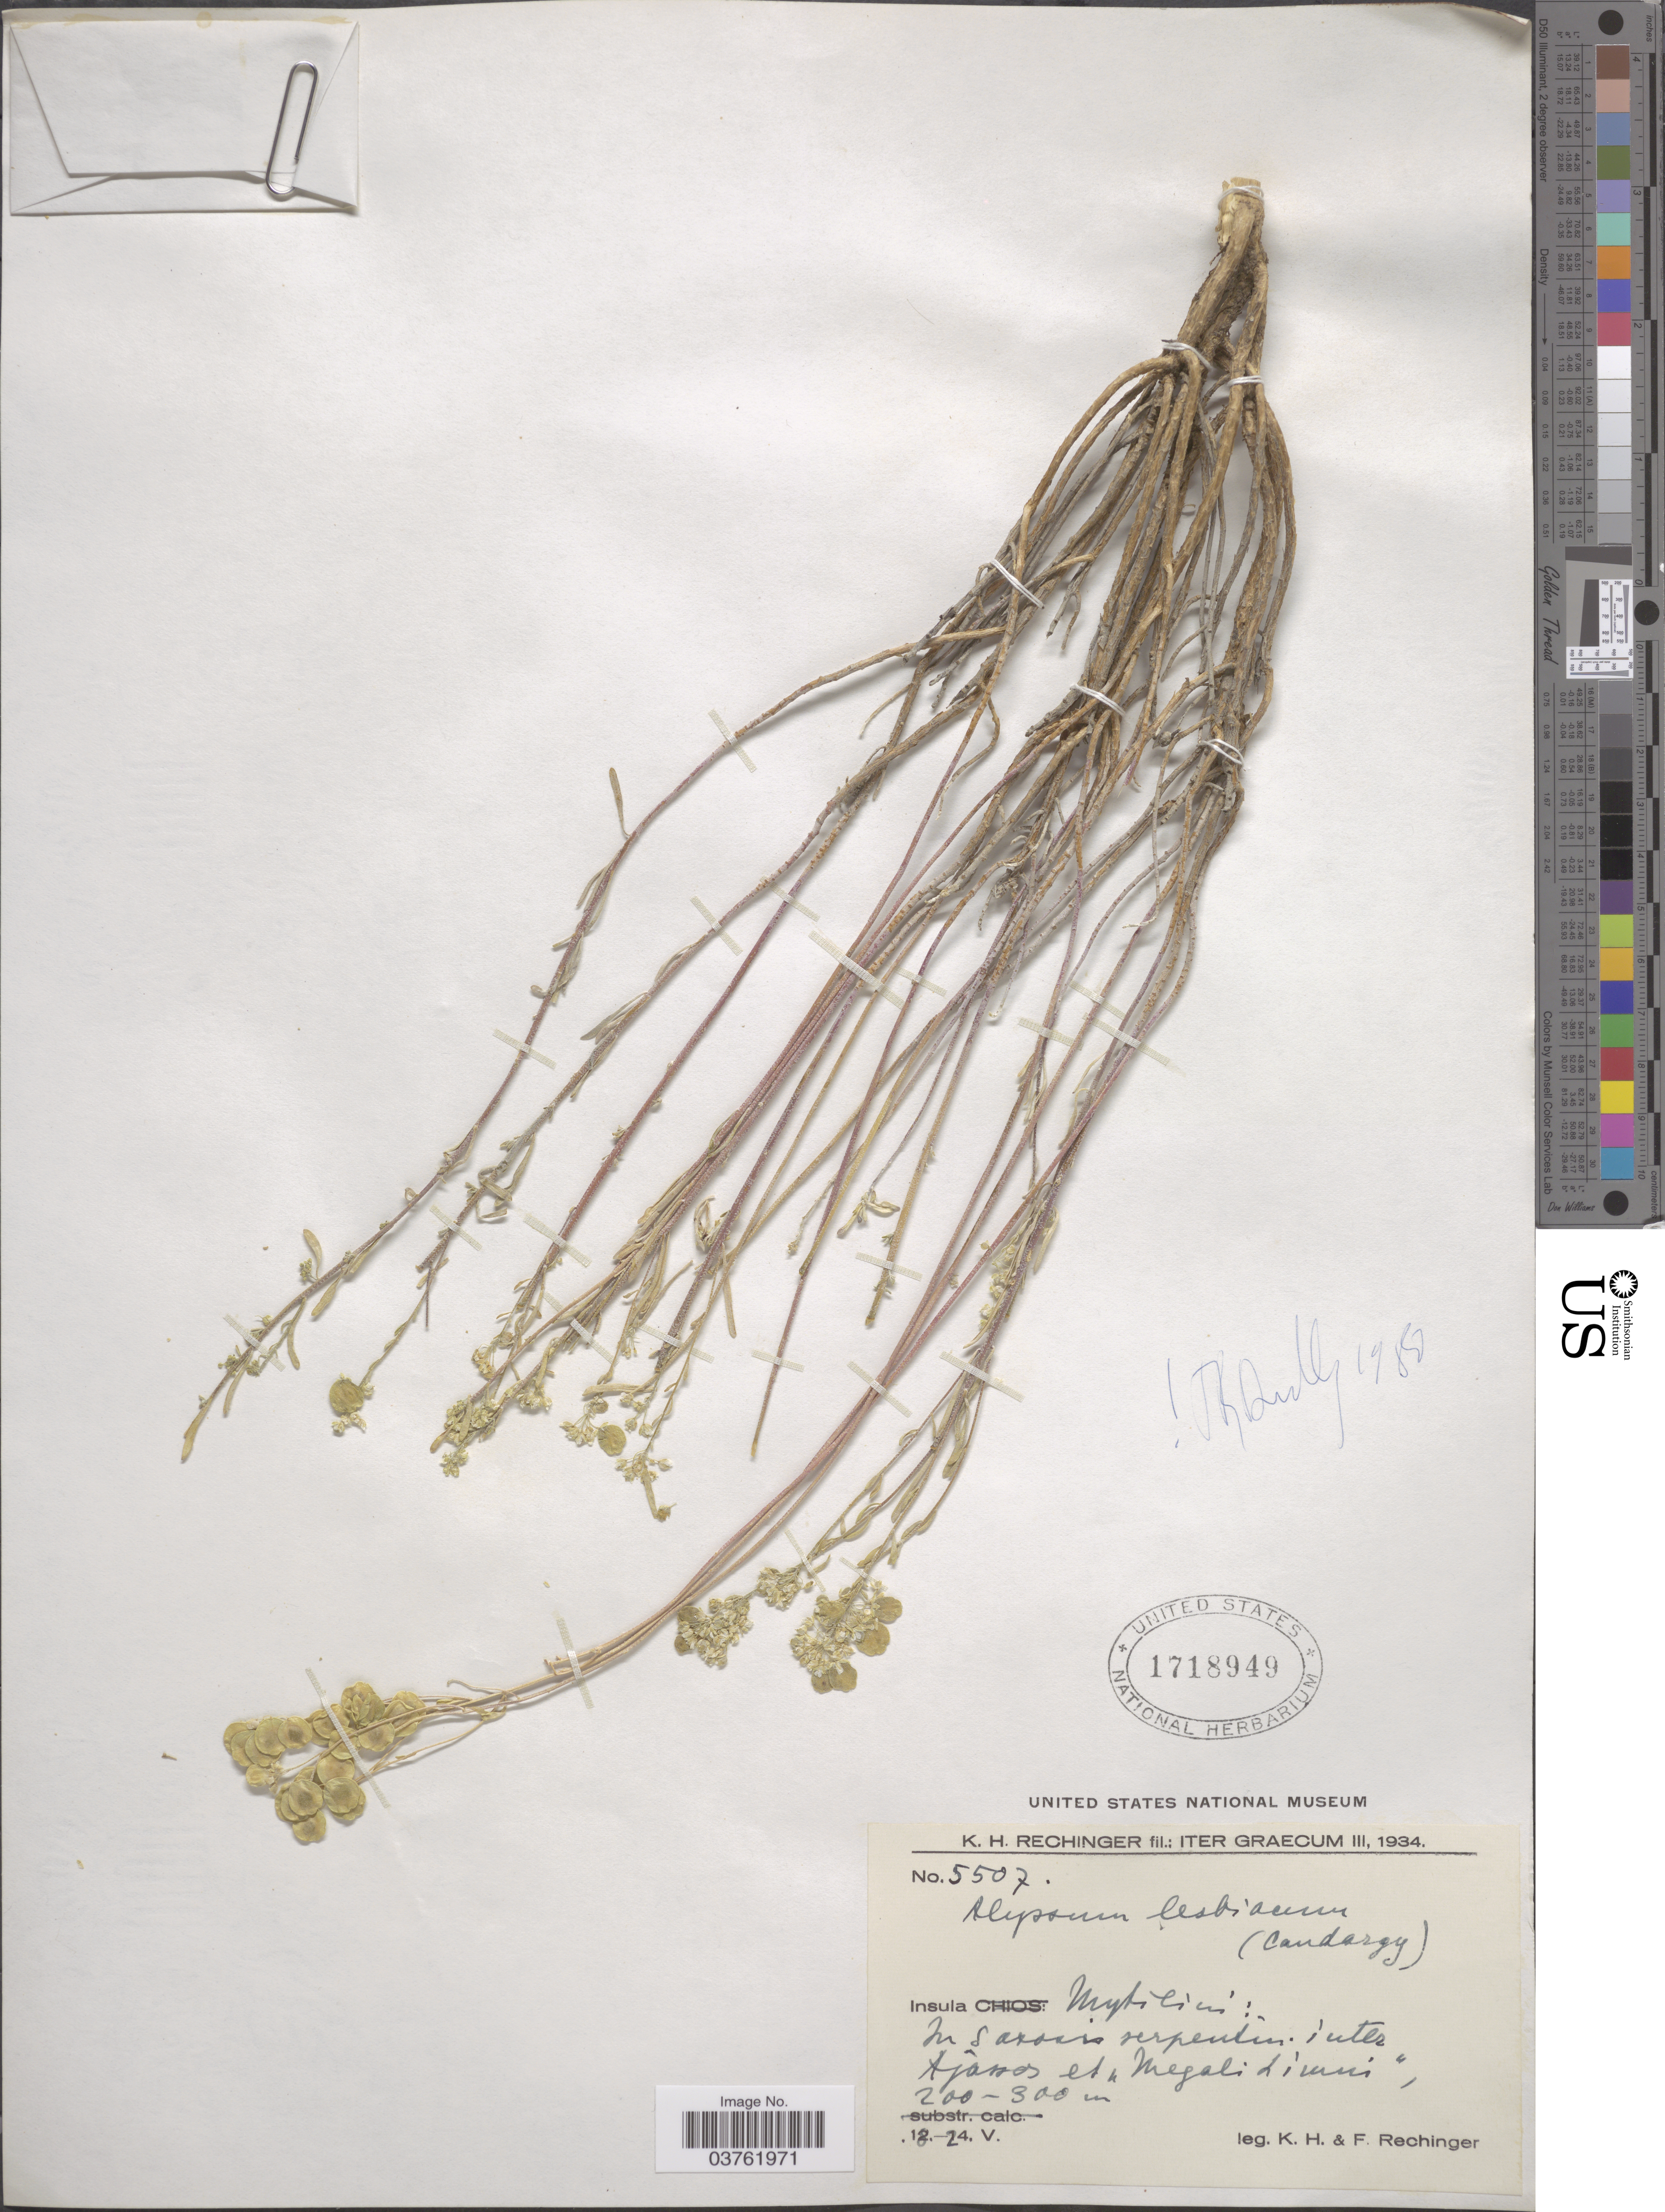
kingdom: Plantae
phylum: Tracheophyta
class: Magnoliopsida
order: Brassicales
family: Brassicaceae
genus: Alyssum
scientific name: Alyssum lesbiacum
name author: Rech. f.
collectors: K. H. Rechinger & F. Rechinger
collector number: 5507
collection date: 1934-05-18/1934-05-24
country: Greece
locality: Graecum. Insula Mytilini: In saxosis serpentis inter Ajassos et Megali Limni.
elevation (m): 200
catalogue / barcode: US 1718949